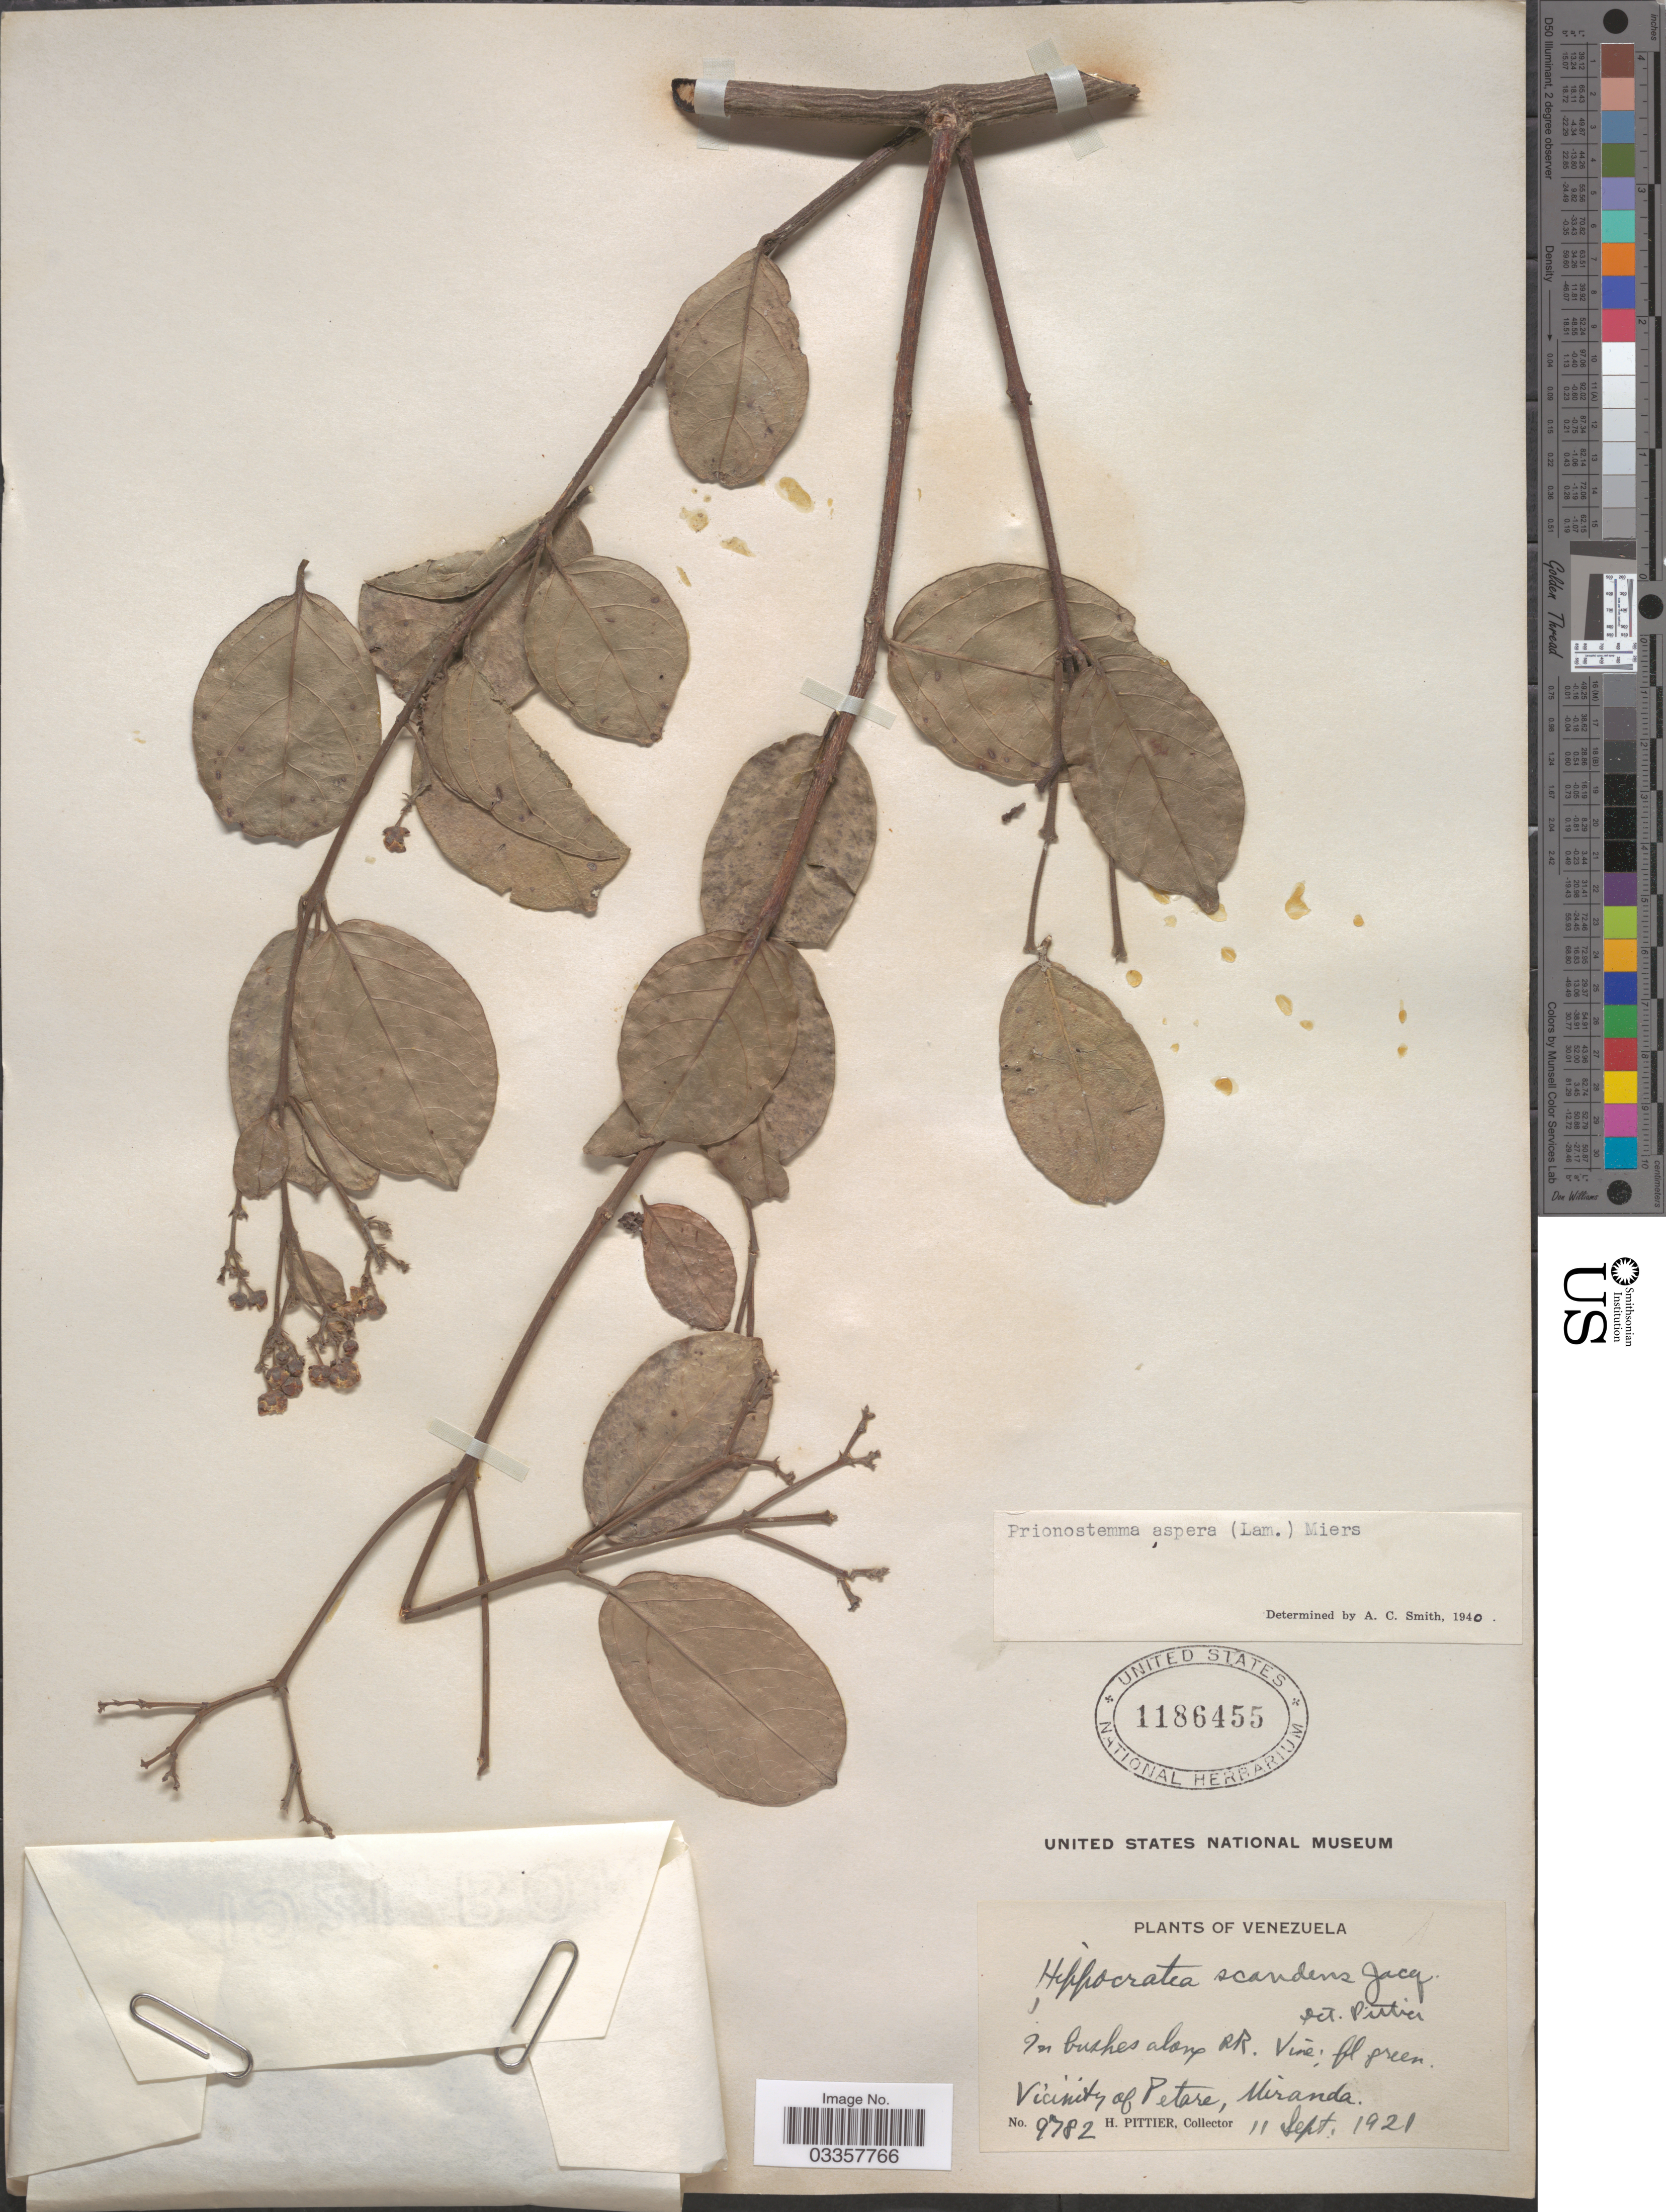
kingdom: Plantae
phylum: Tracheophyta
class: Magnoliopsida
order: Celastrales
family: Celastraceae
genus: Prionostemma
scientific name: Prionostemma aspera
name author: (Lam.) Miers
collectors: H. F. Pittier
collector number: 9782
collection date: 1921-09-11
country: Venezuela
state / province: Miranda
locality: Vicinity of Petare.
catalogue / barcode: US 1186455